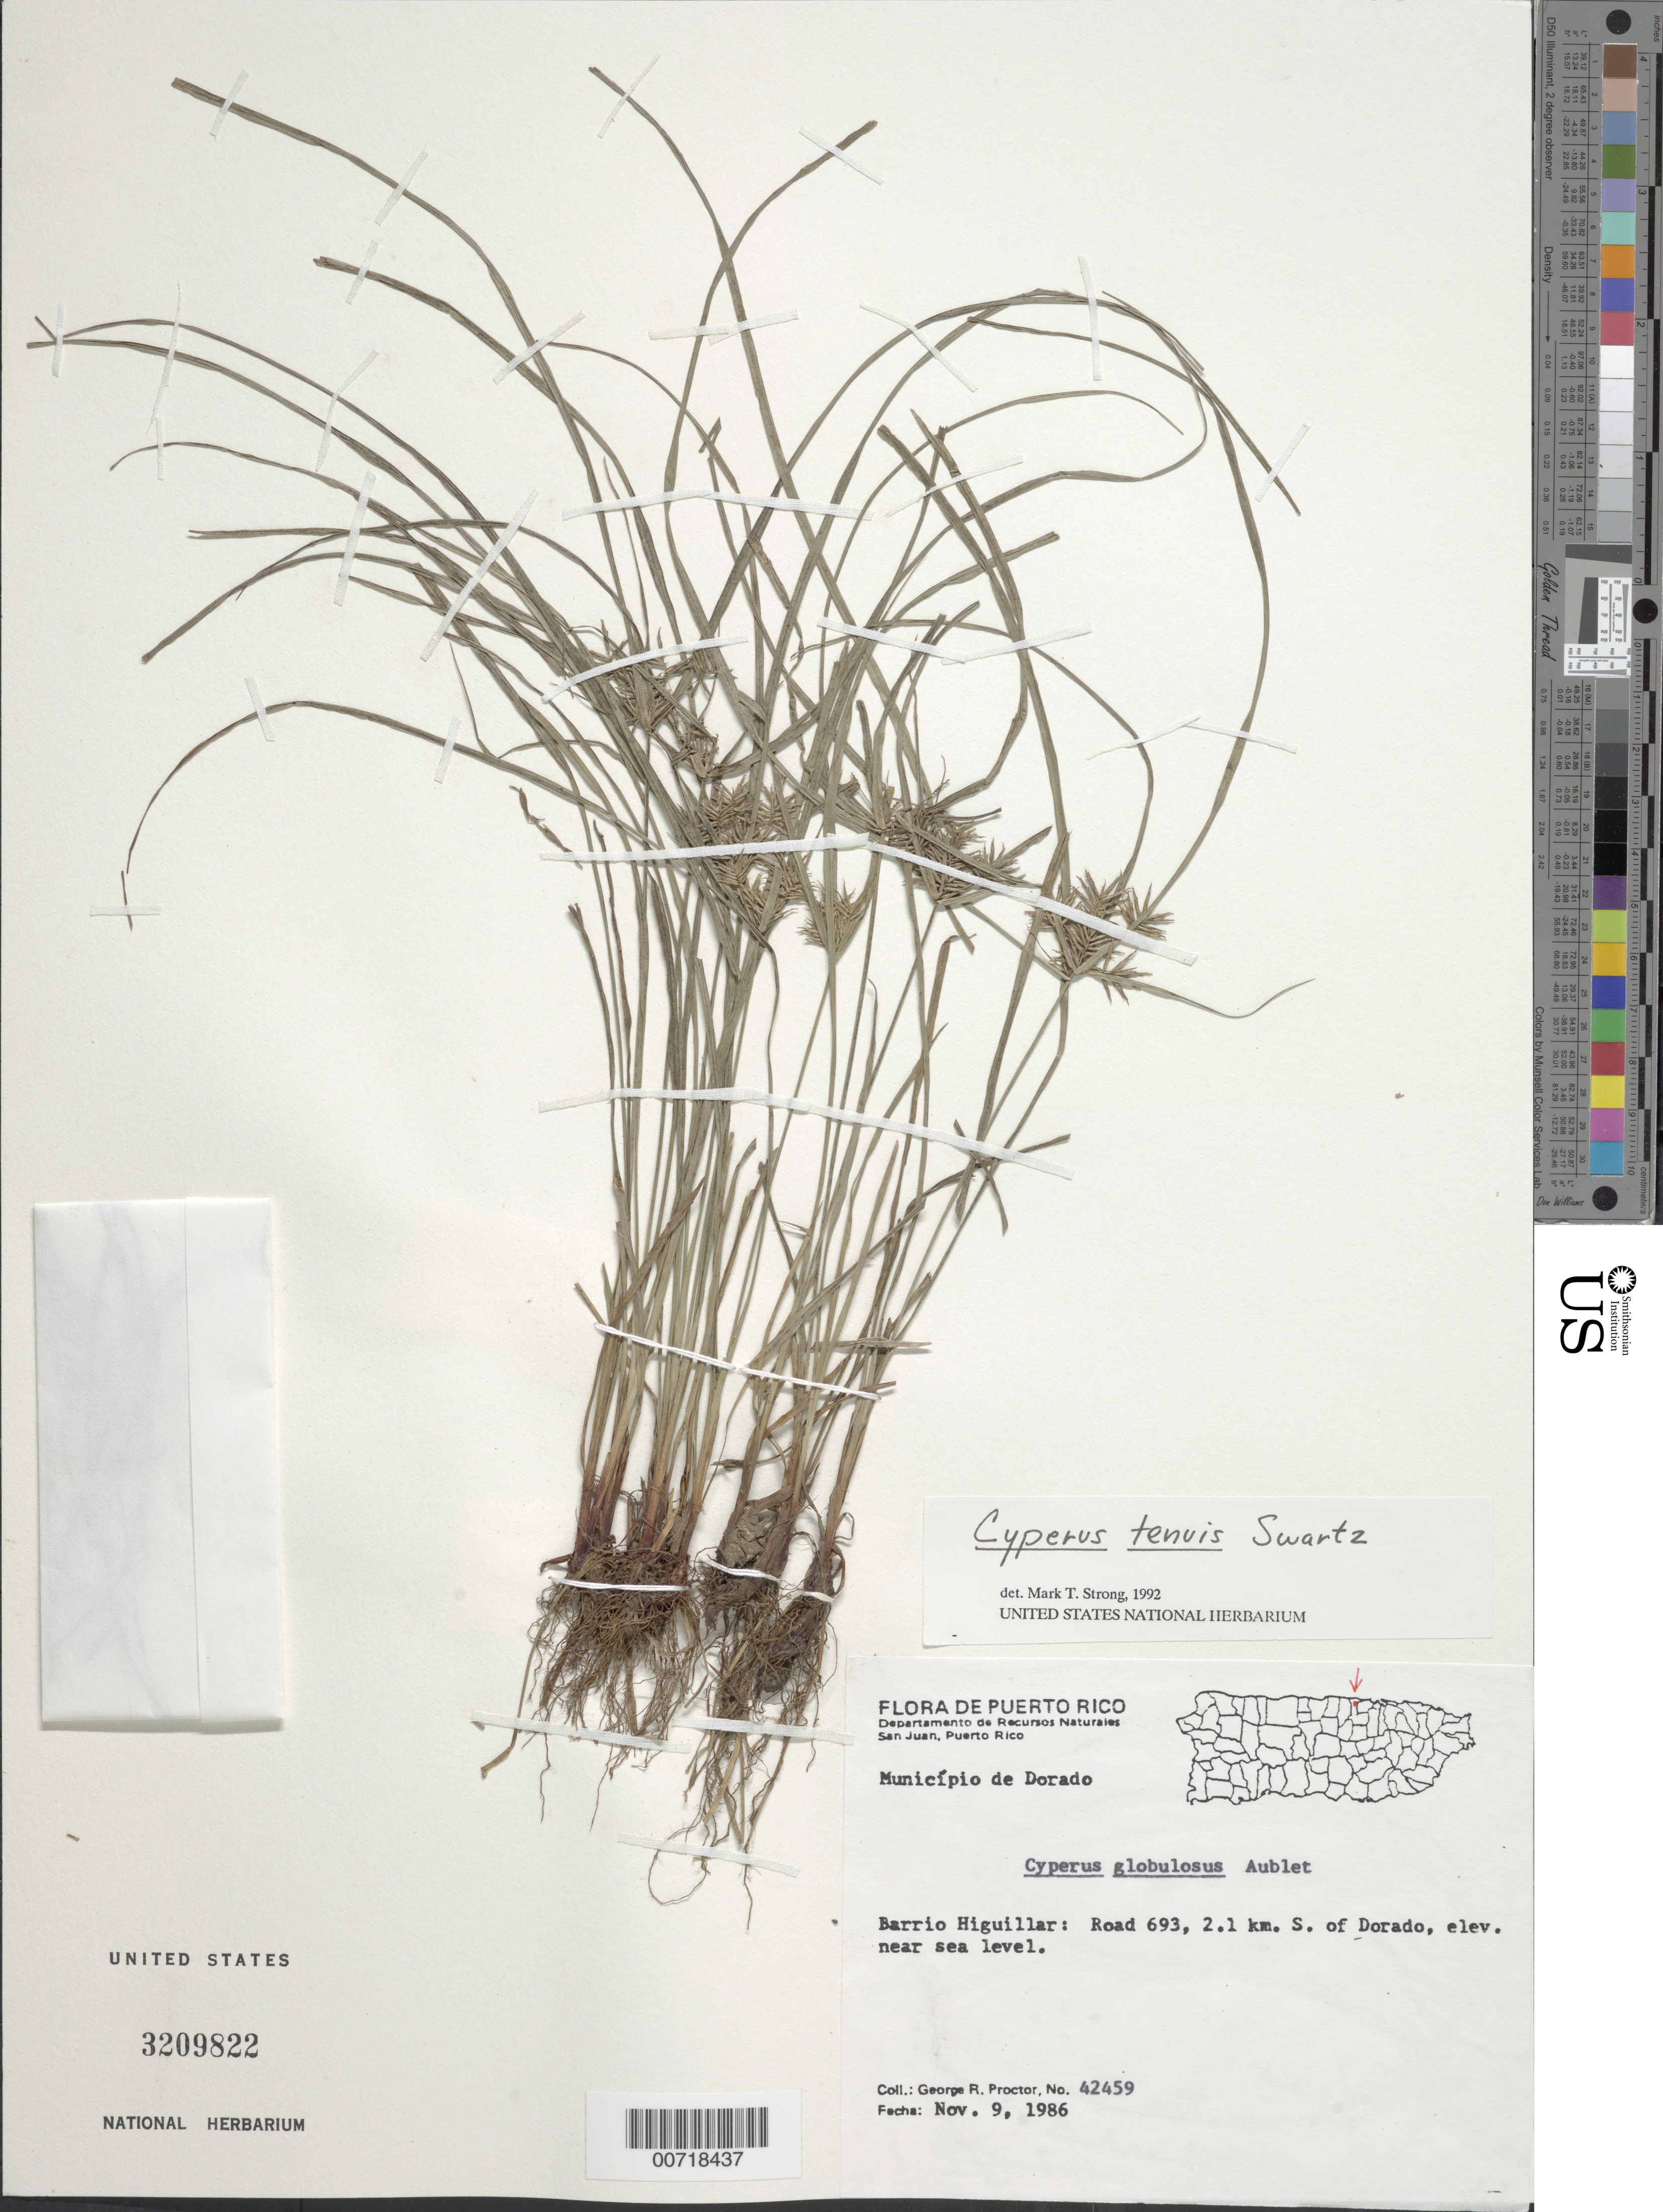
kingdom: Plantae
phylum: Tracheophyta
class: Liliopsida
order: Poales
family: Cyperaceae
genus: Cyperus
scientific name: Cyperus tenuis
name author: Sw.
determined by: Strong, M. T., (US), Smithsonian Institution - National Museum of Natural History (UNITED STATES)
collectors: G. R. Proctor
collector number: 42459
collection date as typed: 09 Nov 1986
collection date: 1986-11-09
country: Puerto Rico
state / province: Dorado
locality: Dorado: Barrio Higuillar, Rd. 693, 2.1 km S of Dorado.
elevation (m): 0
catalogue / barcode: US 3209822